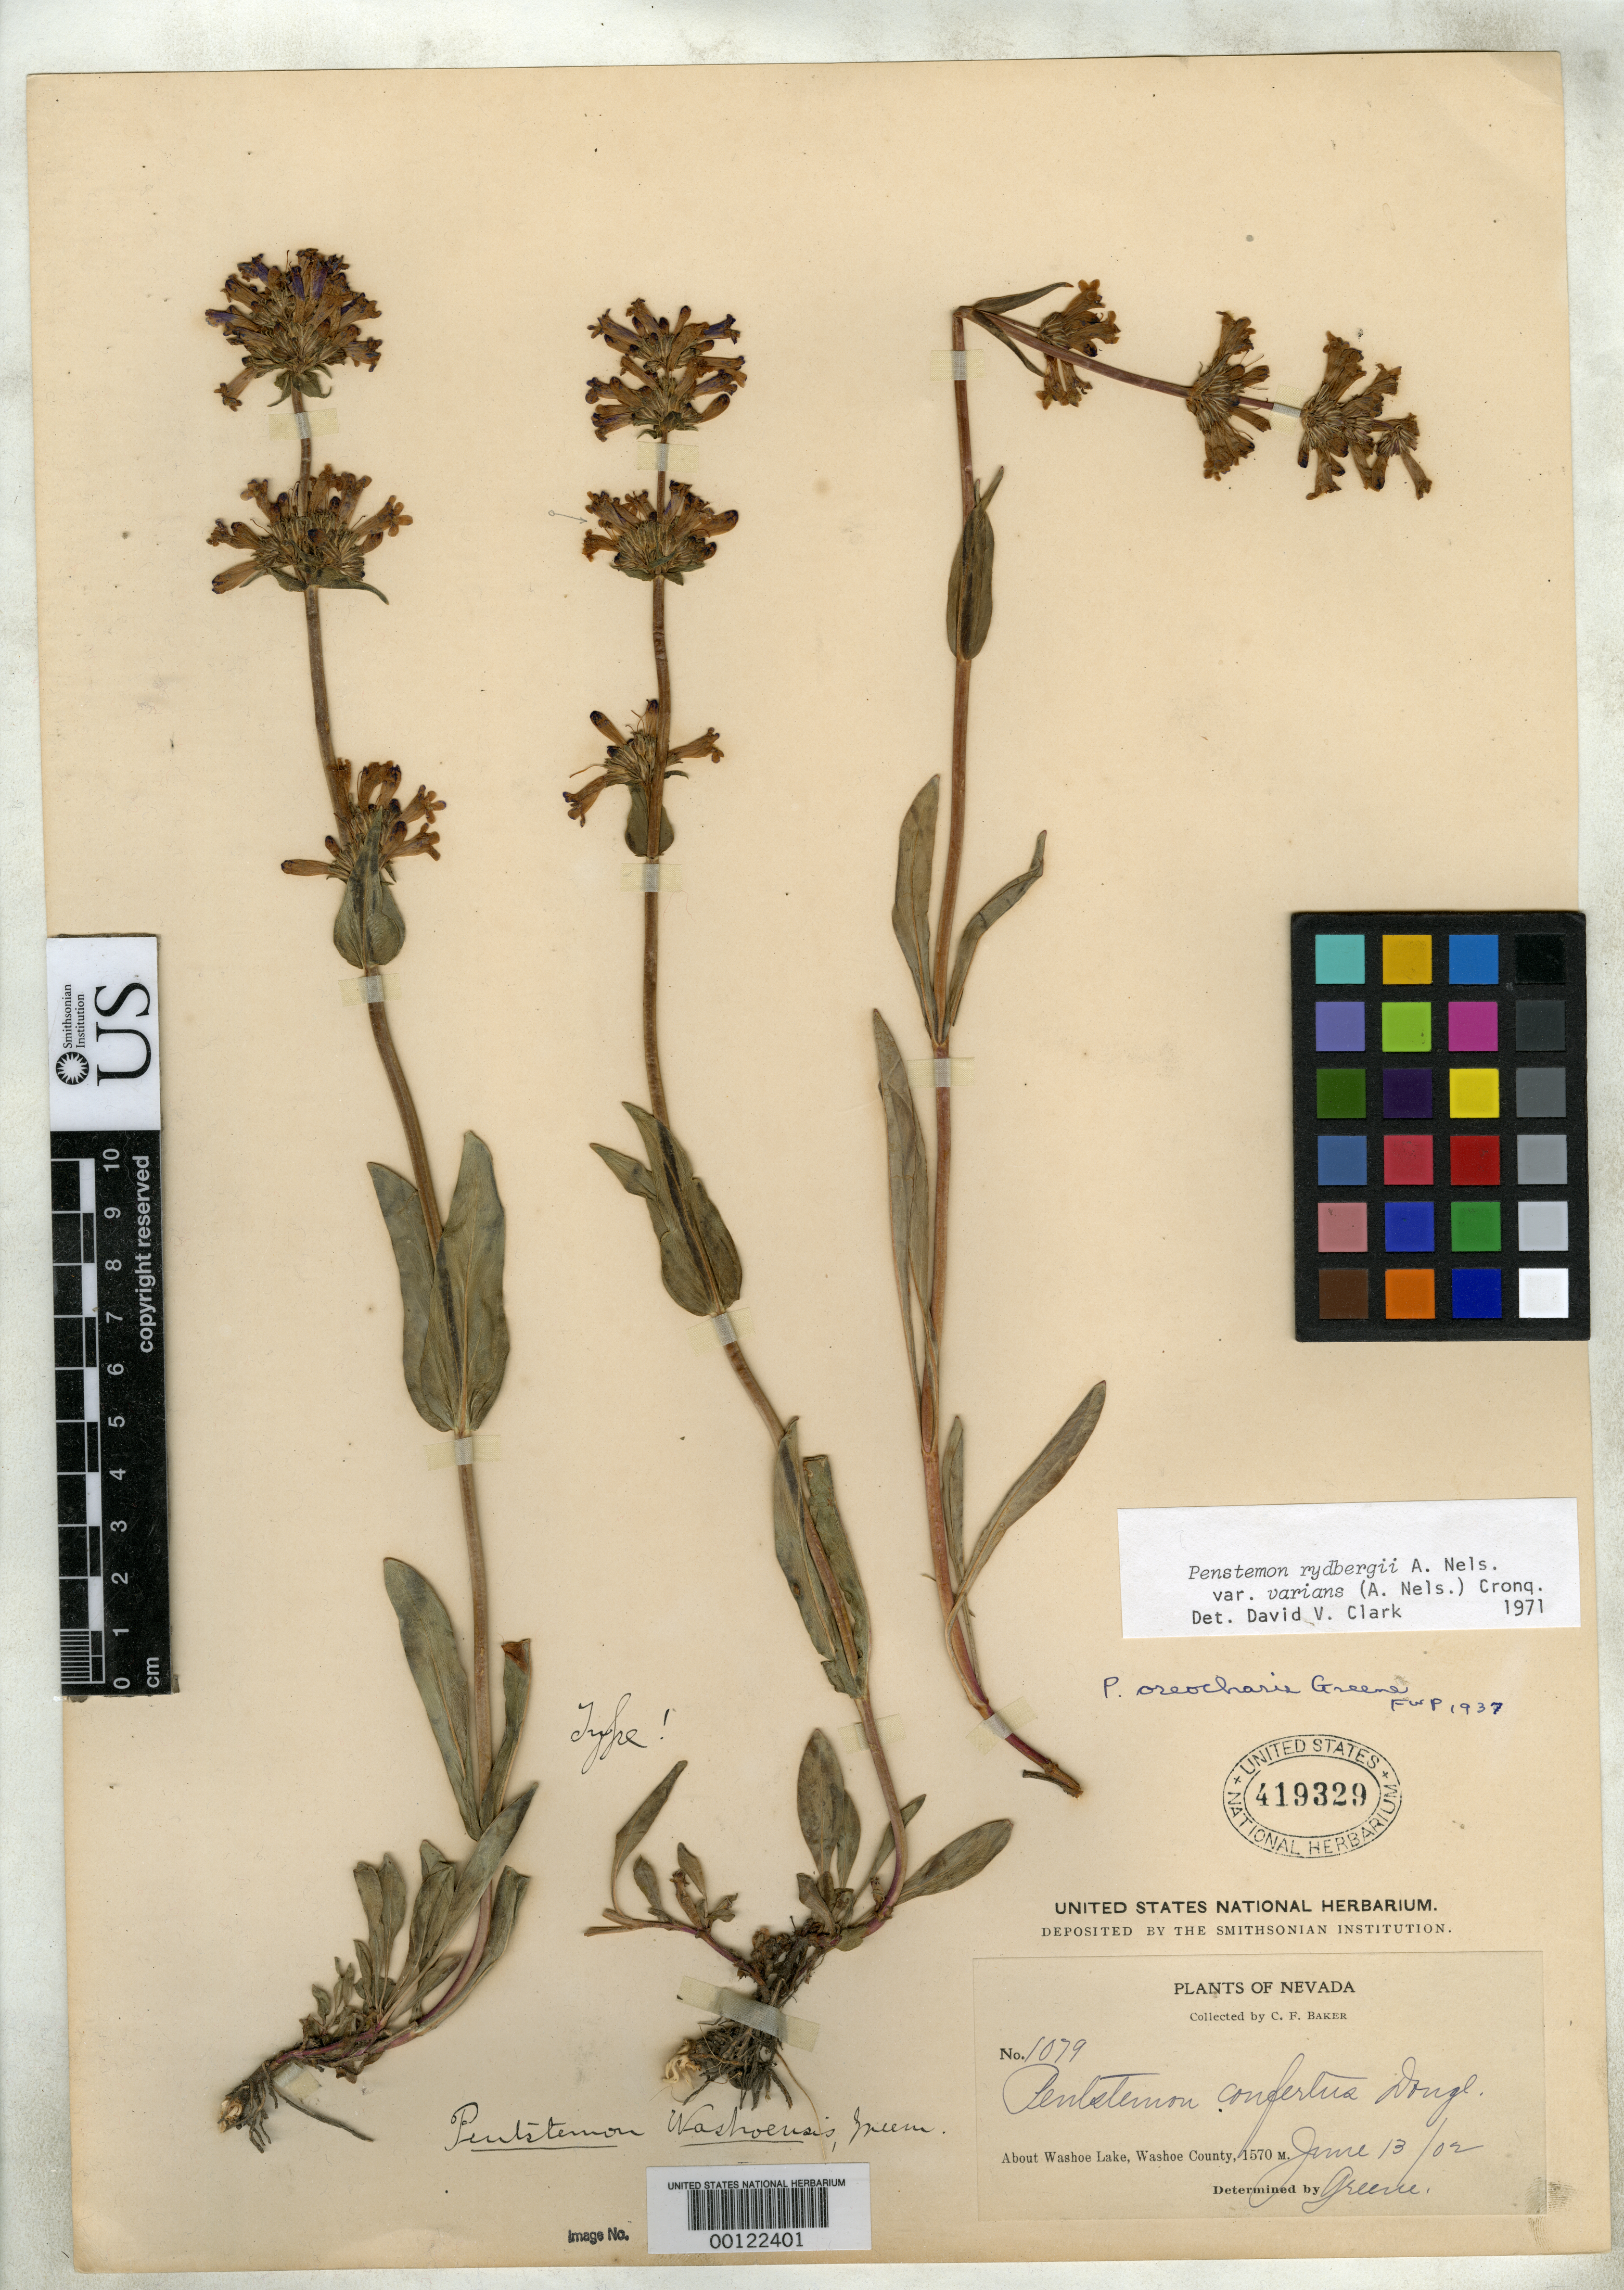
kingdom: Plantae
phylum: Tracheophyta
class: Magnoliopsida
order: Lamiales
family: Plantaginaceae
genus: Penstemon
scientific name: Penstemon washoensis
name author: Greene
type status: Holotype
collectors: C. F. Baker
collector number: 1079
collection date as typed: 13 Jun 1902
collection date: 1902-06-13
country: United States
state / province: Nevada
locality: Washoe Lake; alt. 5000 ft.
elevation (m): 1524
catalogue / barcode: US 419329